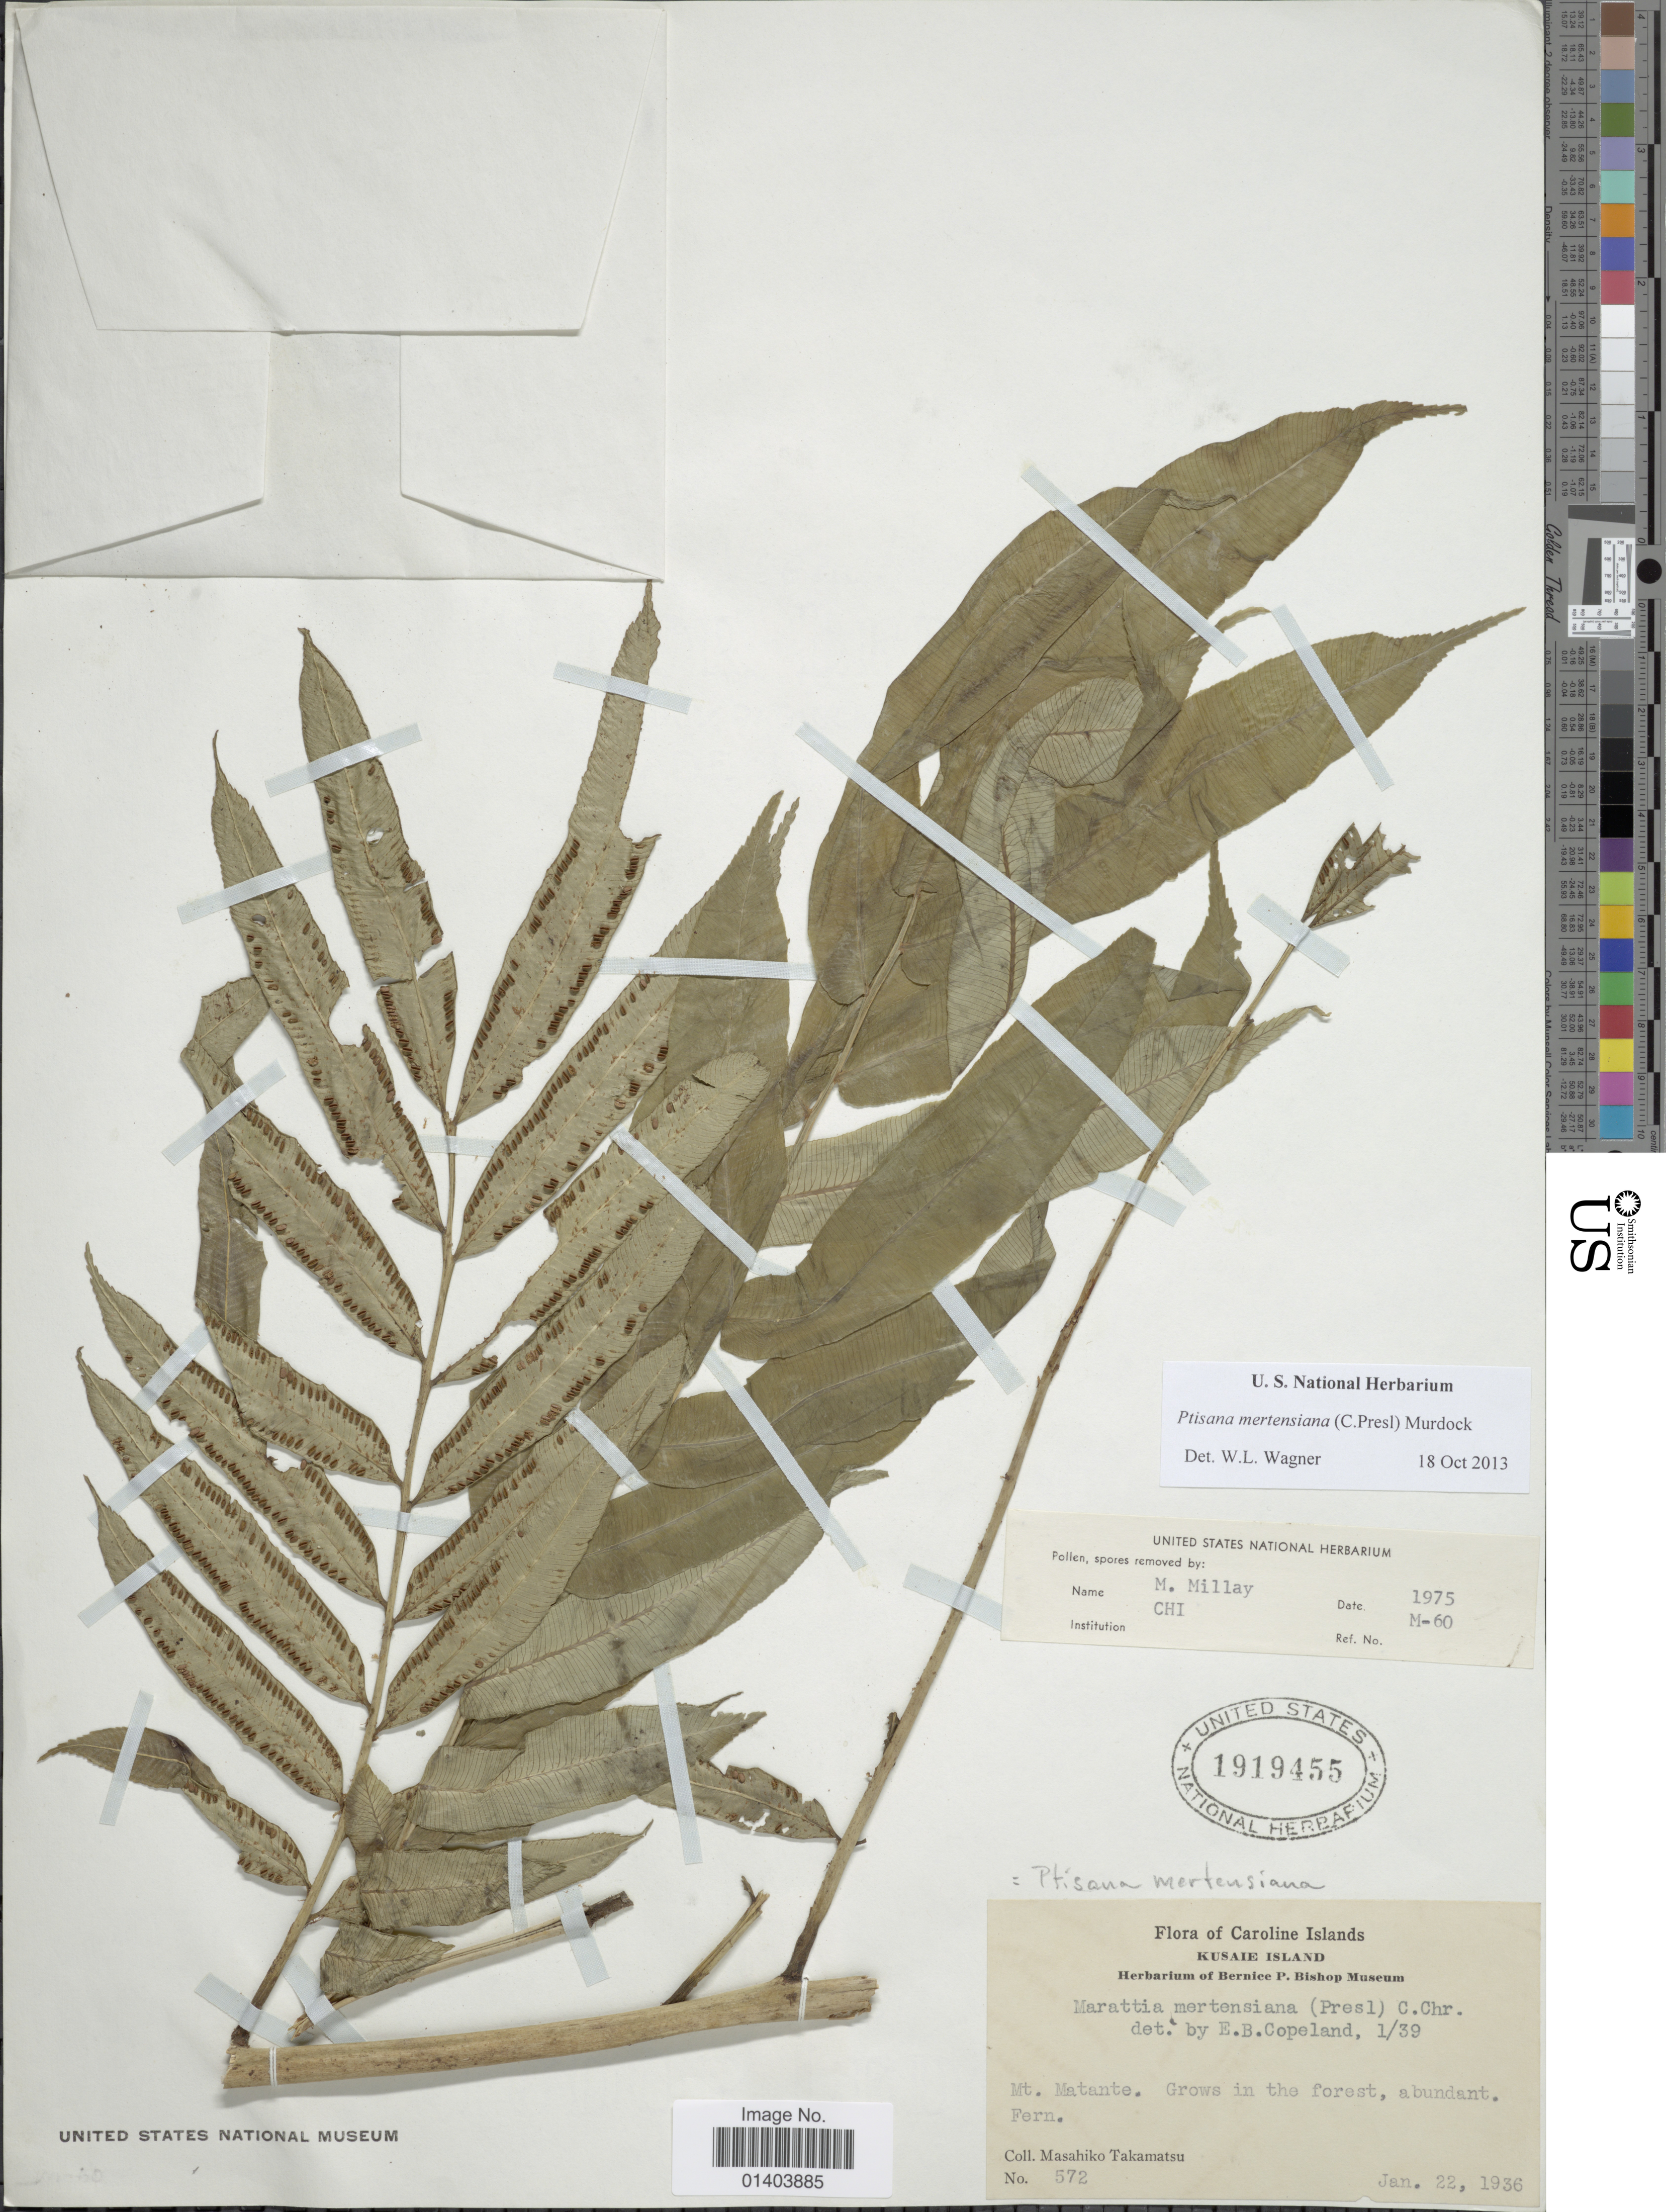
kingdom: Plantae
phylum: Tracheophyta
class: Polypodiopsida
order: Marattiales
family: Marattiaceae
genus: Ptisana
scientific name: Ptisana mertensiana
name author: (C. Presl) Murdock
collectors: M. Takamatsu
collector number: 572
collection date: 1936-01-22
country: Micronesia, Federated States of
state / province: Kosrae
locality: Caroline Islands, Kusaie Island, Mt Matante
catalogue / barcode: US 1919455